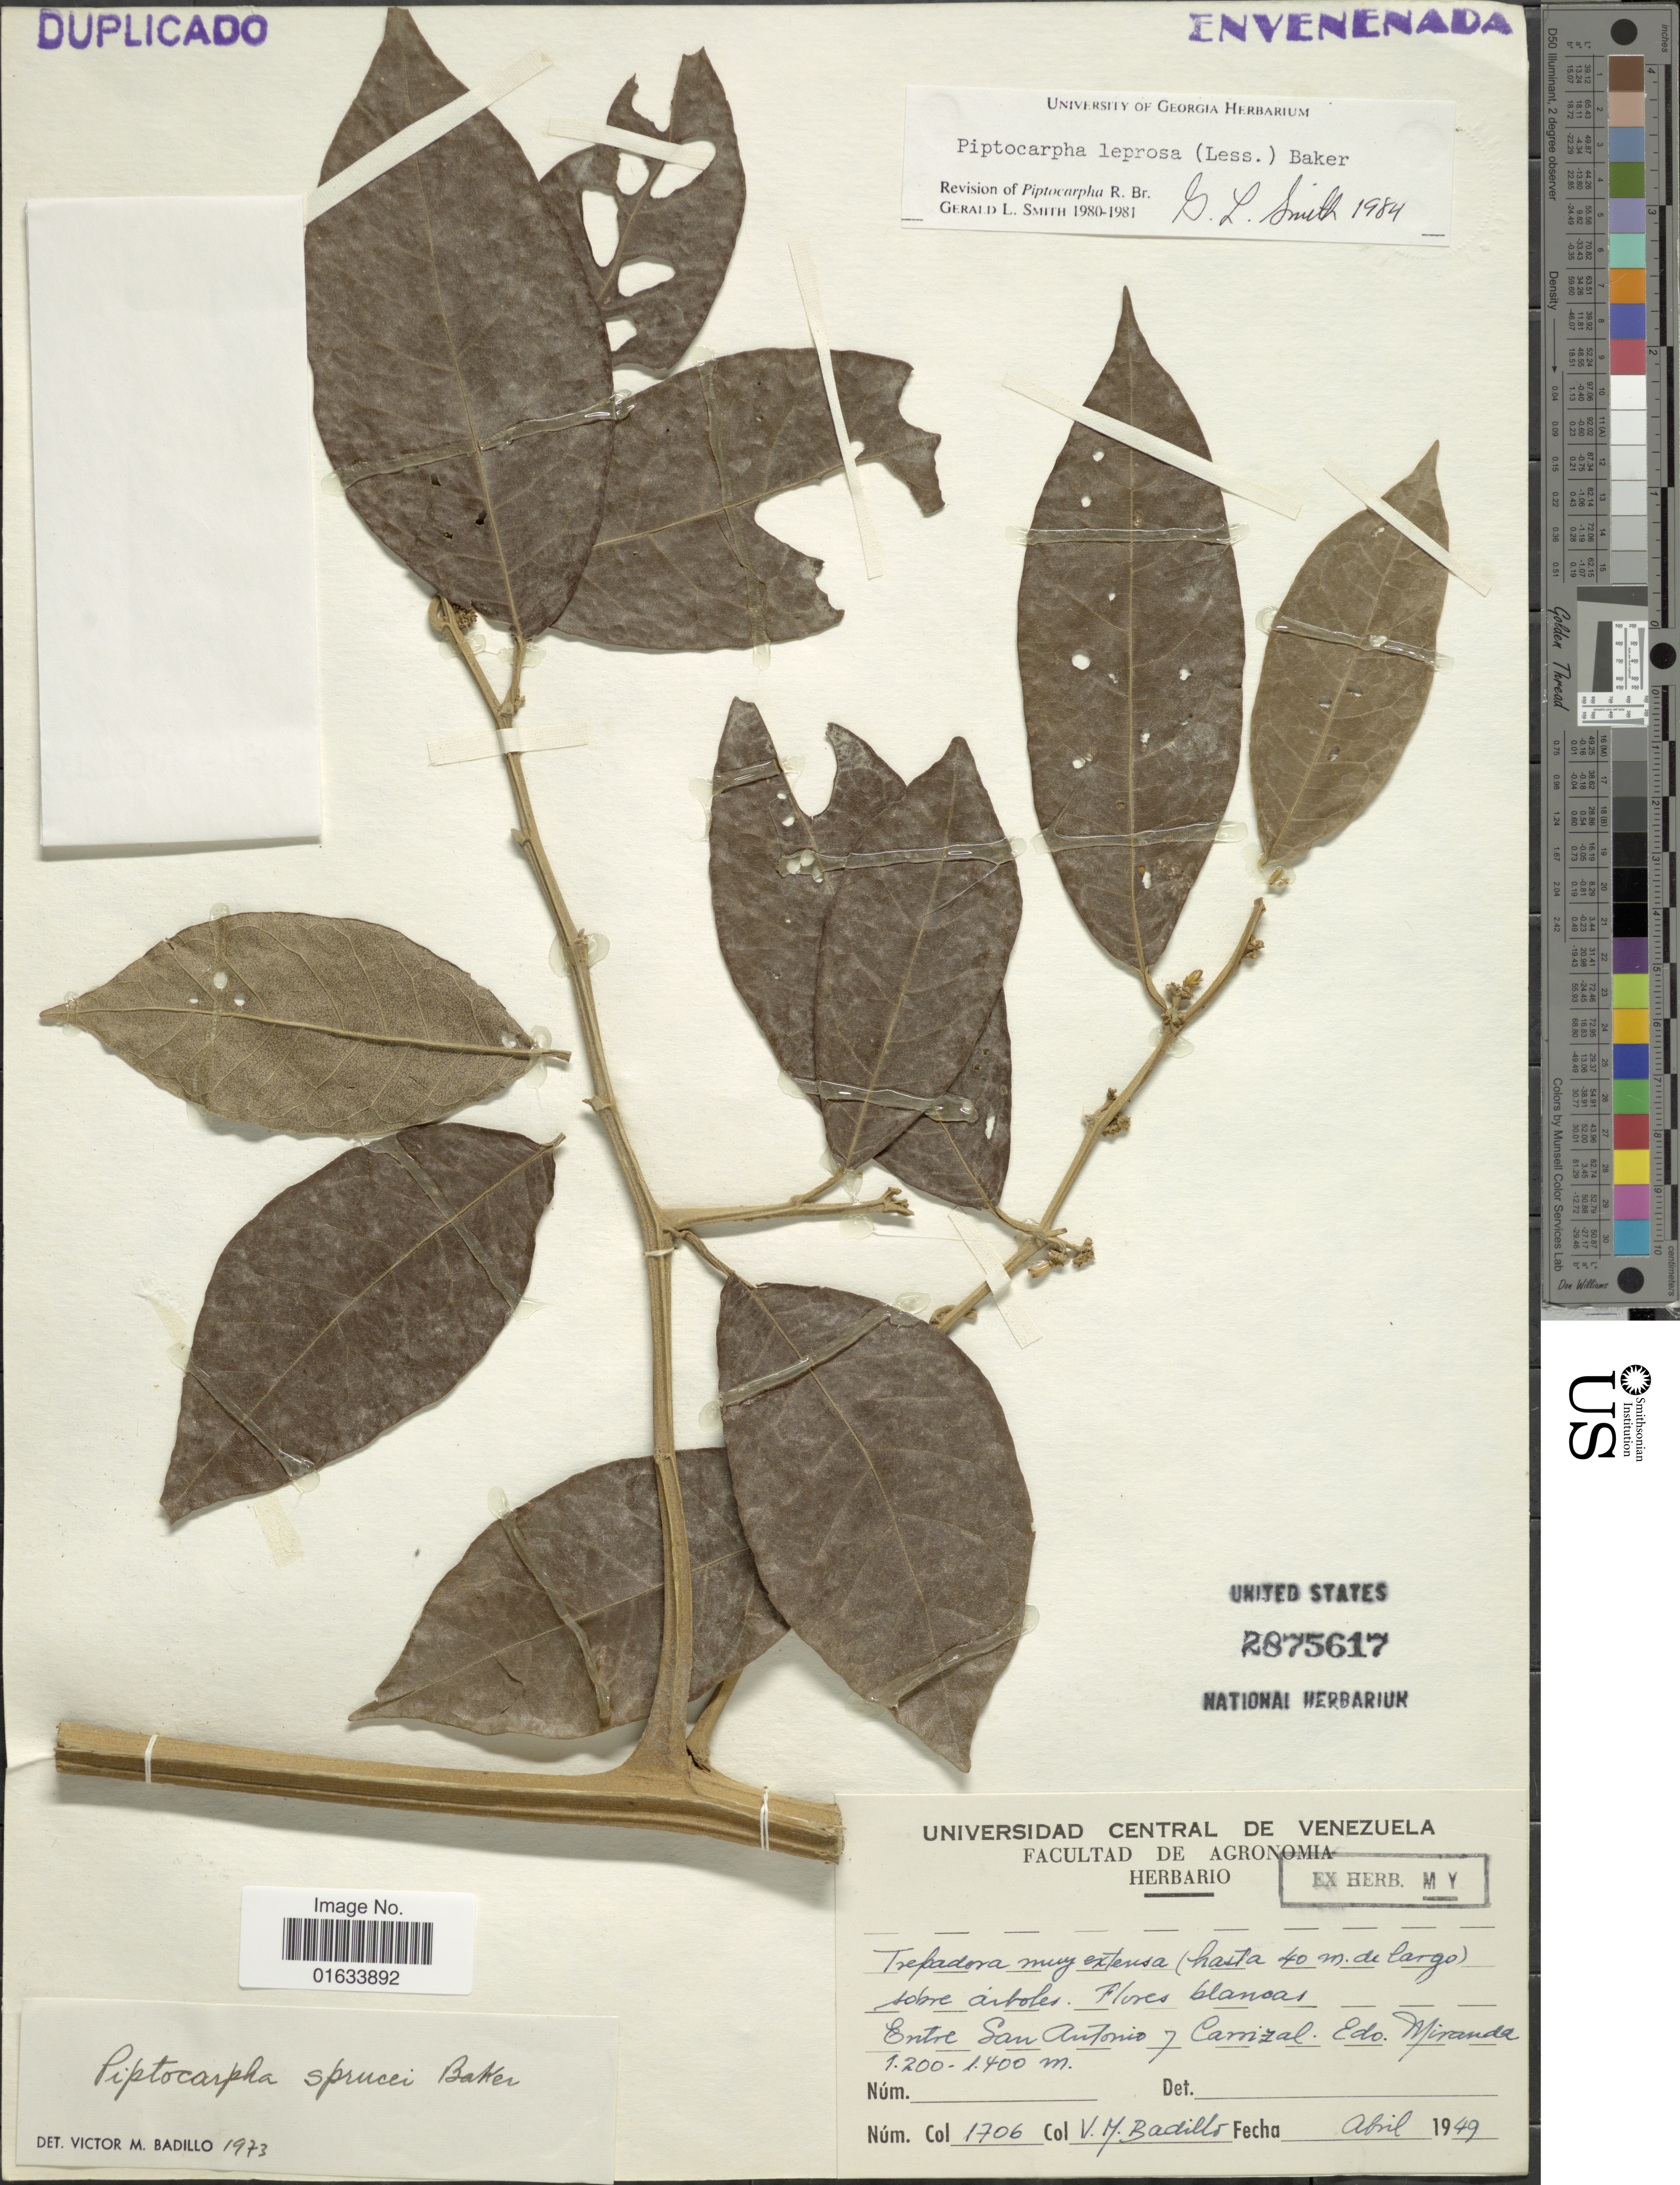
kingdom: Plantae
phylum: Tracheophyta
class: Magnoliopsida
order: Asterales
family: Asteraceae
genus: Piptocarpha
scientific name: Piptocarpha leprosa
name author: (Less.) Baker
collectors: V. Badillo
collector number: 1706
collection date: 1949-04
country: Venezuela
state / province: Miranda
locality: Entre San Antonio y Carrizal.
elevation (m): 1200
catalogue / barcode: US 2875617